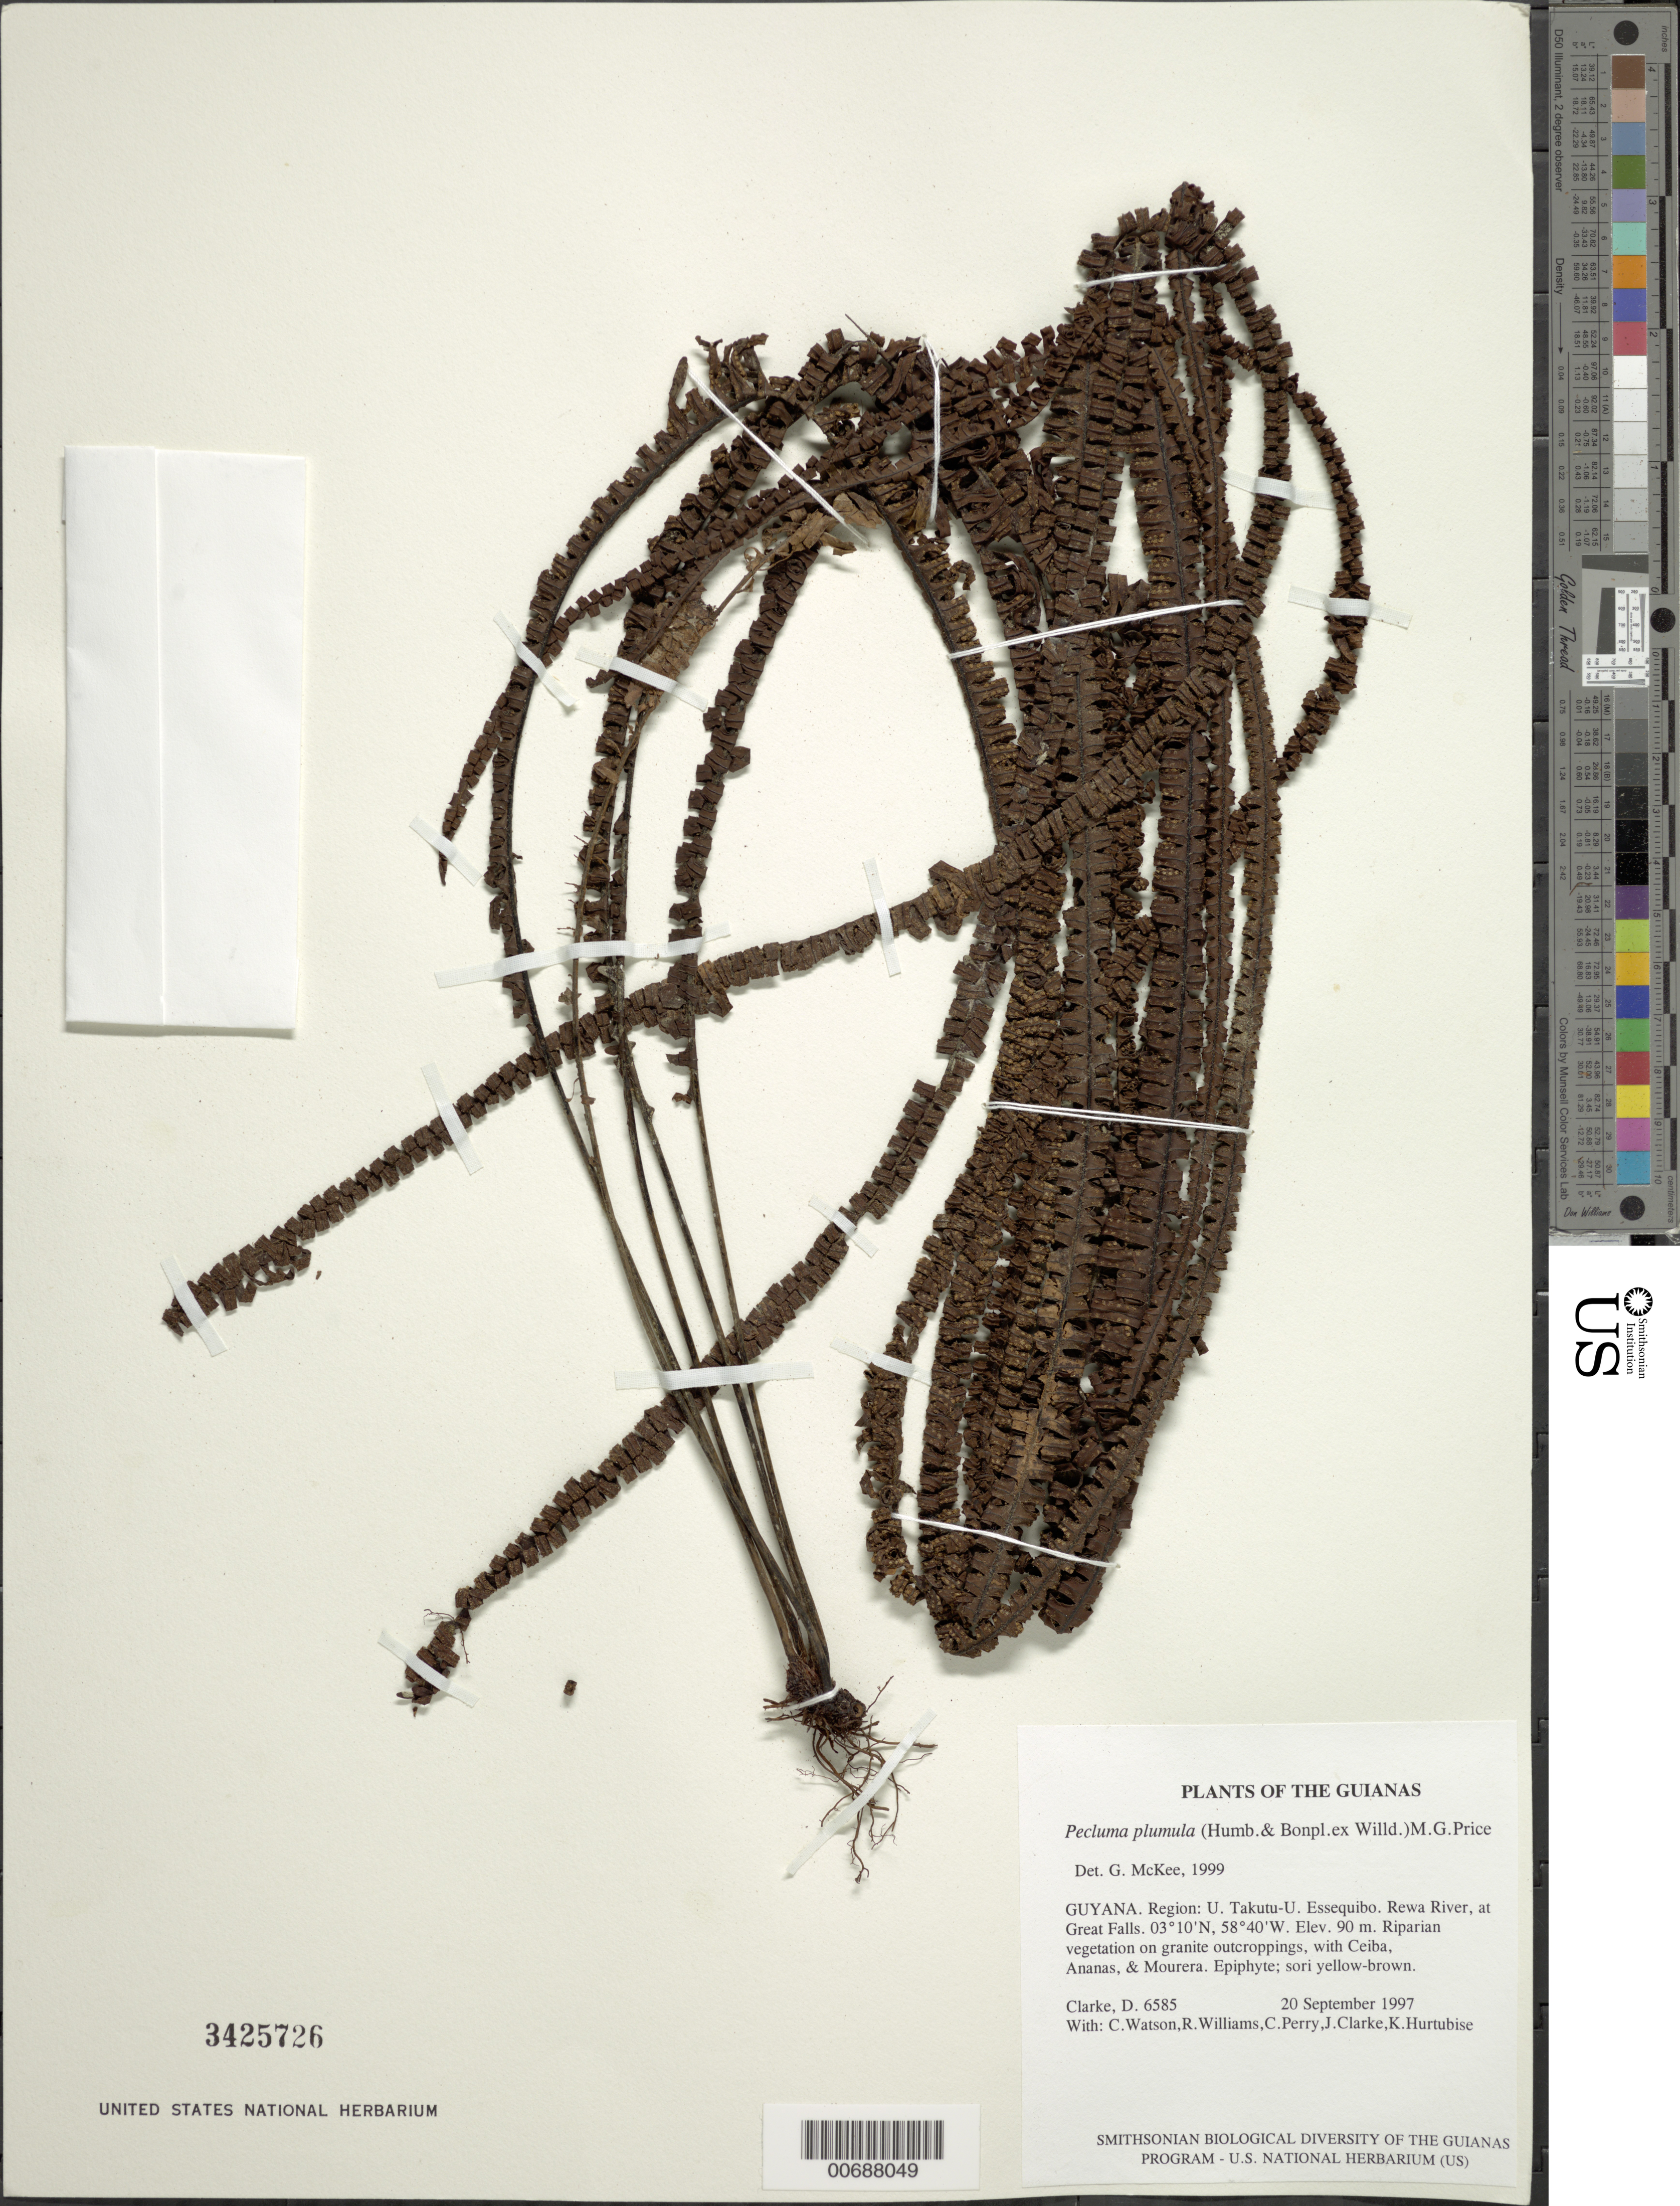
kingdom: Plantae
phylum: Tracheophyta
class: Polypodiopsida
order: Polypodiales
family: Polypodiaceae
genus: Pecluma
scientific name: Pecluma plumula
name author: (Humb. & Bonpl. ex Willd.) M.G. Price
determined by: McKee, G. S., (US), NMNH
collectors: H. D. Clarke, C. Watson, R. Williams, C. Perry, J. Clarke & K. Hurtubise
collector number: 6585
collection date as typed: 20 September 1997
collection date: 1997-09-20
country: Guyana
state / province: U. Takutu-U. Essequibo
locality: Rewa River, at Great Falls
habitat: Riparian vegetation on granite outcroppings, with Ceiba, Ananas, & Mourera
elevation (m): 90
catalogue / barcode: US 3425726